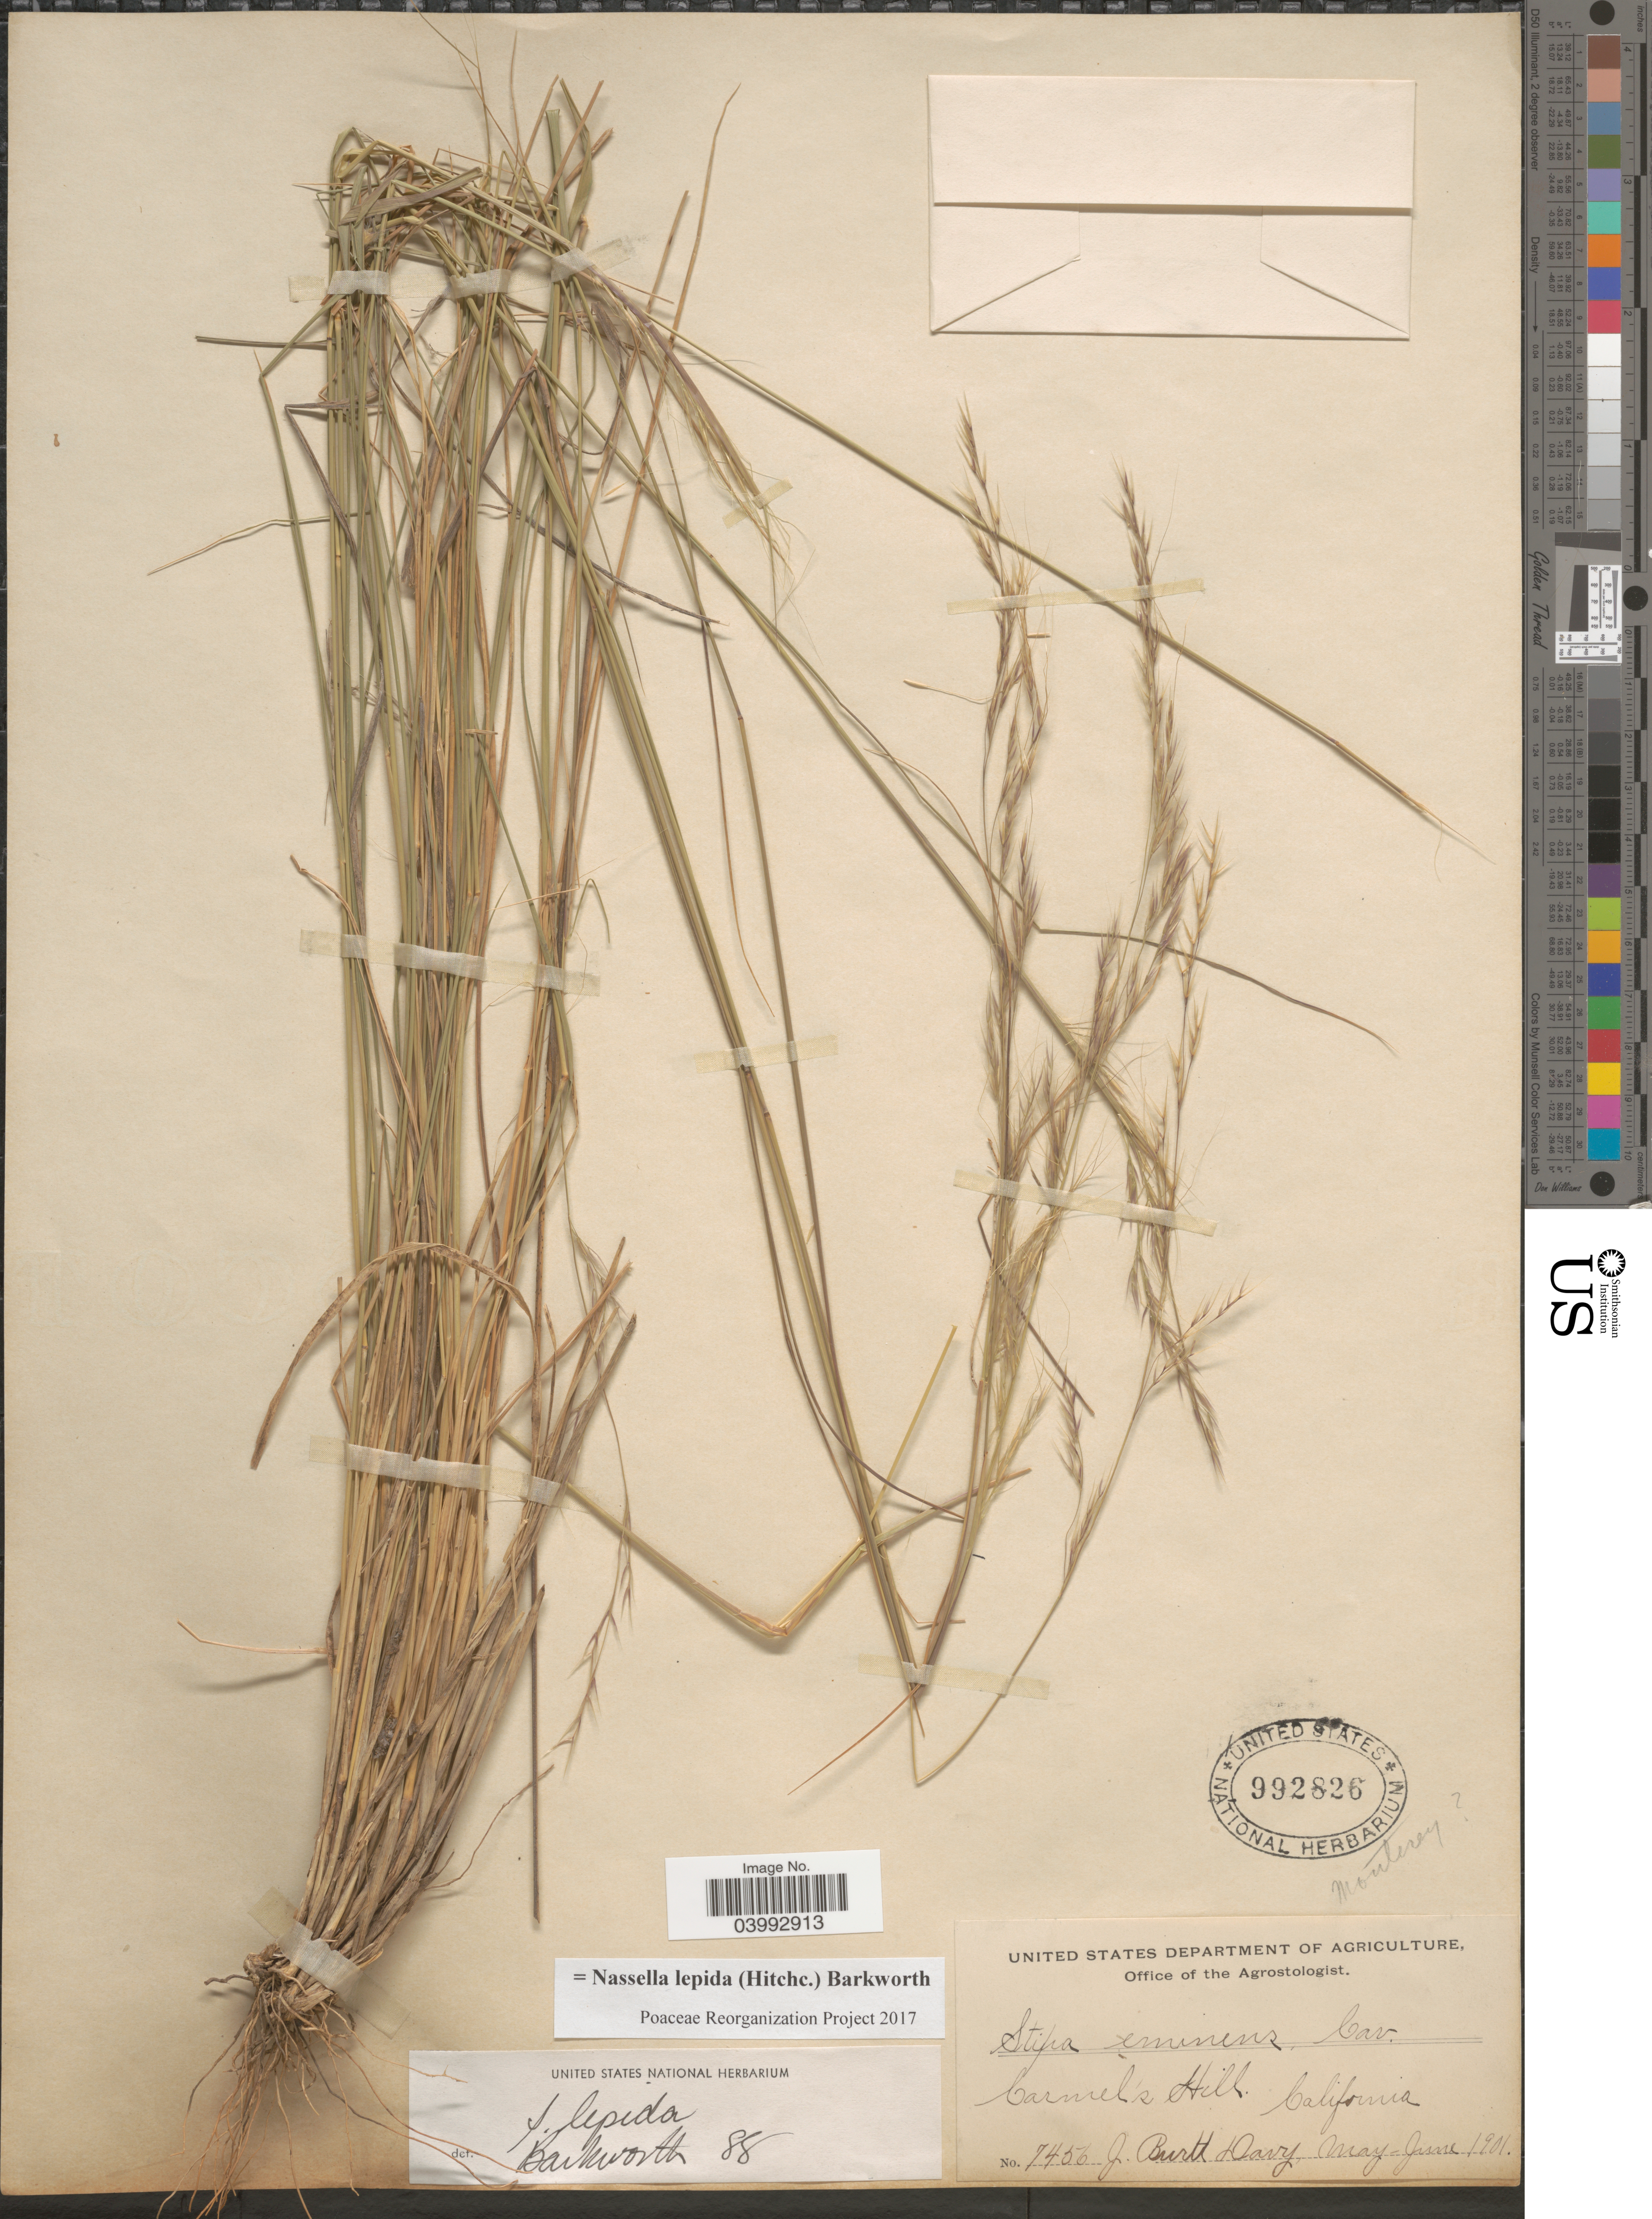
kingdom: Plantae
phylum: Tracheophyta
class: Liliopsida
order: Poales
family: Poaceae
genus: Nassella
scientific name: Nassella lepida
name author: (Hitchc.) Barkworth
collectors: J. Burtt Davy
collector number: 7456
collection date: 1901-05/1901-06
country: United States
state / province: California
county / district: Monterey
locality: Carmel's Hill. Monterey [unsure placement]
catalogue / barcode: US 992826